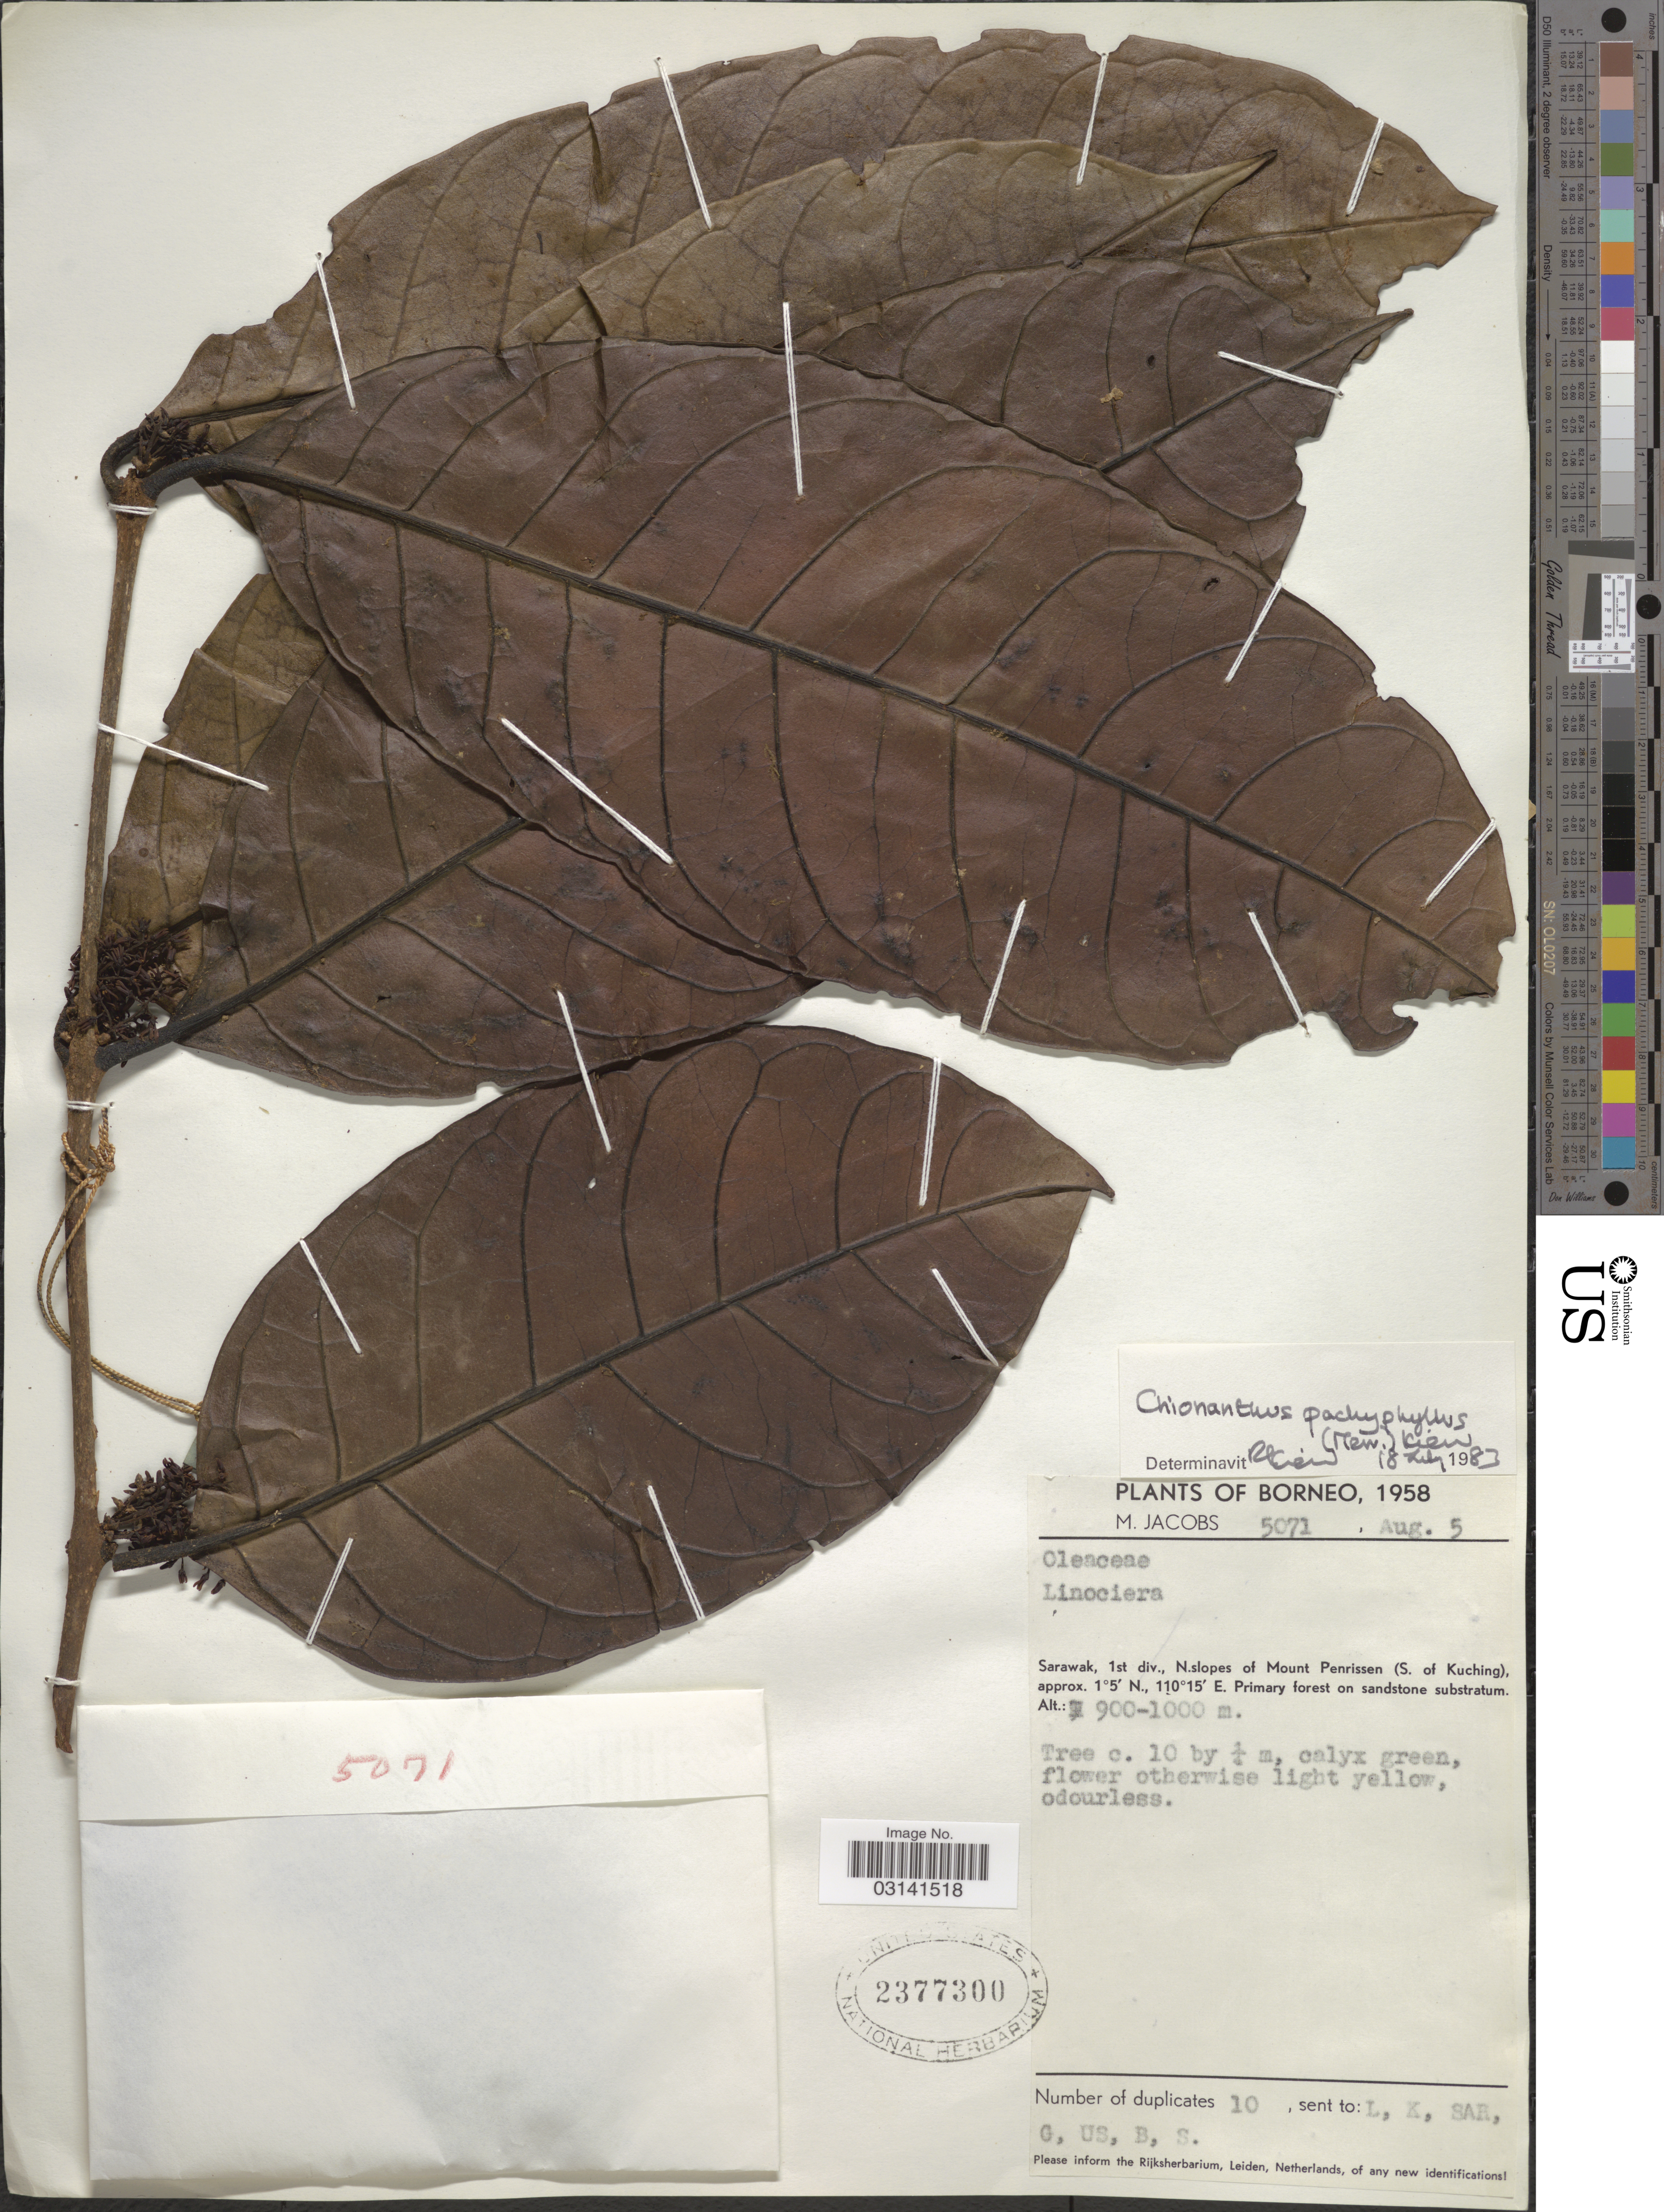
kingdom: Plantae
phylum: Tracheophyta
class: Magnoliopsida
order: Lamiales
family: Oleaceae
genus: Chionanthus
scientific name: Chionanthus pachyphyllus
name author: (Merr.) Kiew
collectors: M. Jacobs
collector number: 5071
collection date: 1958-08-05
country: Malaysia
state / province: Sarawak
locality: Borneo. 1st div., N.slopes of Mount Penrissen (S. of Kuching).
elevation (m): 900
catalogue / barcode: US 2377300